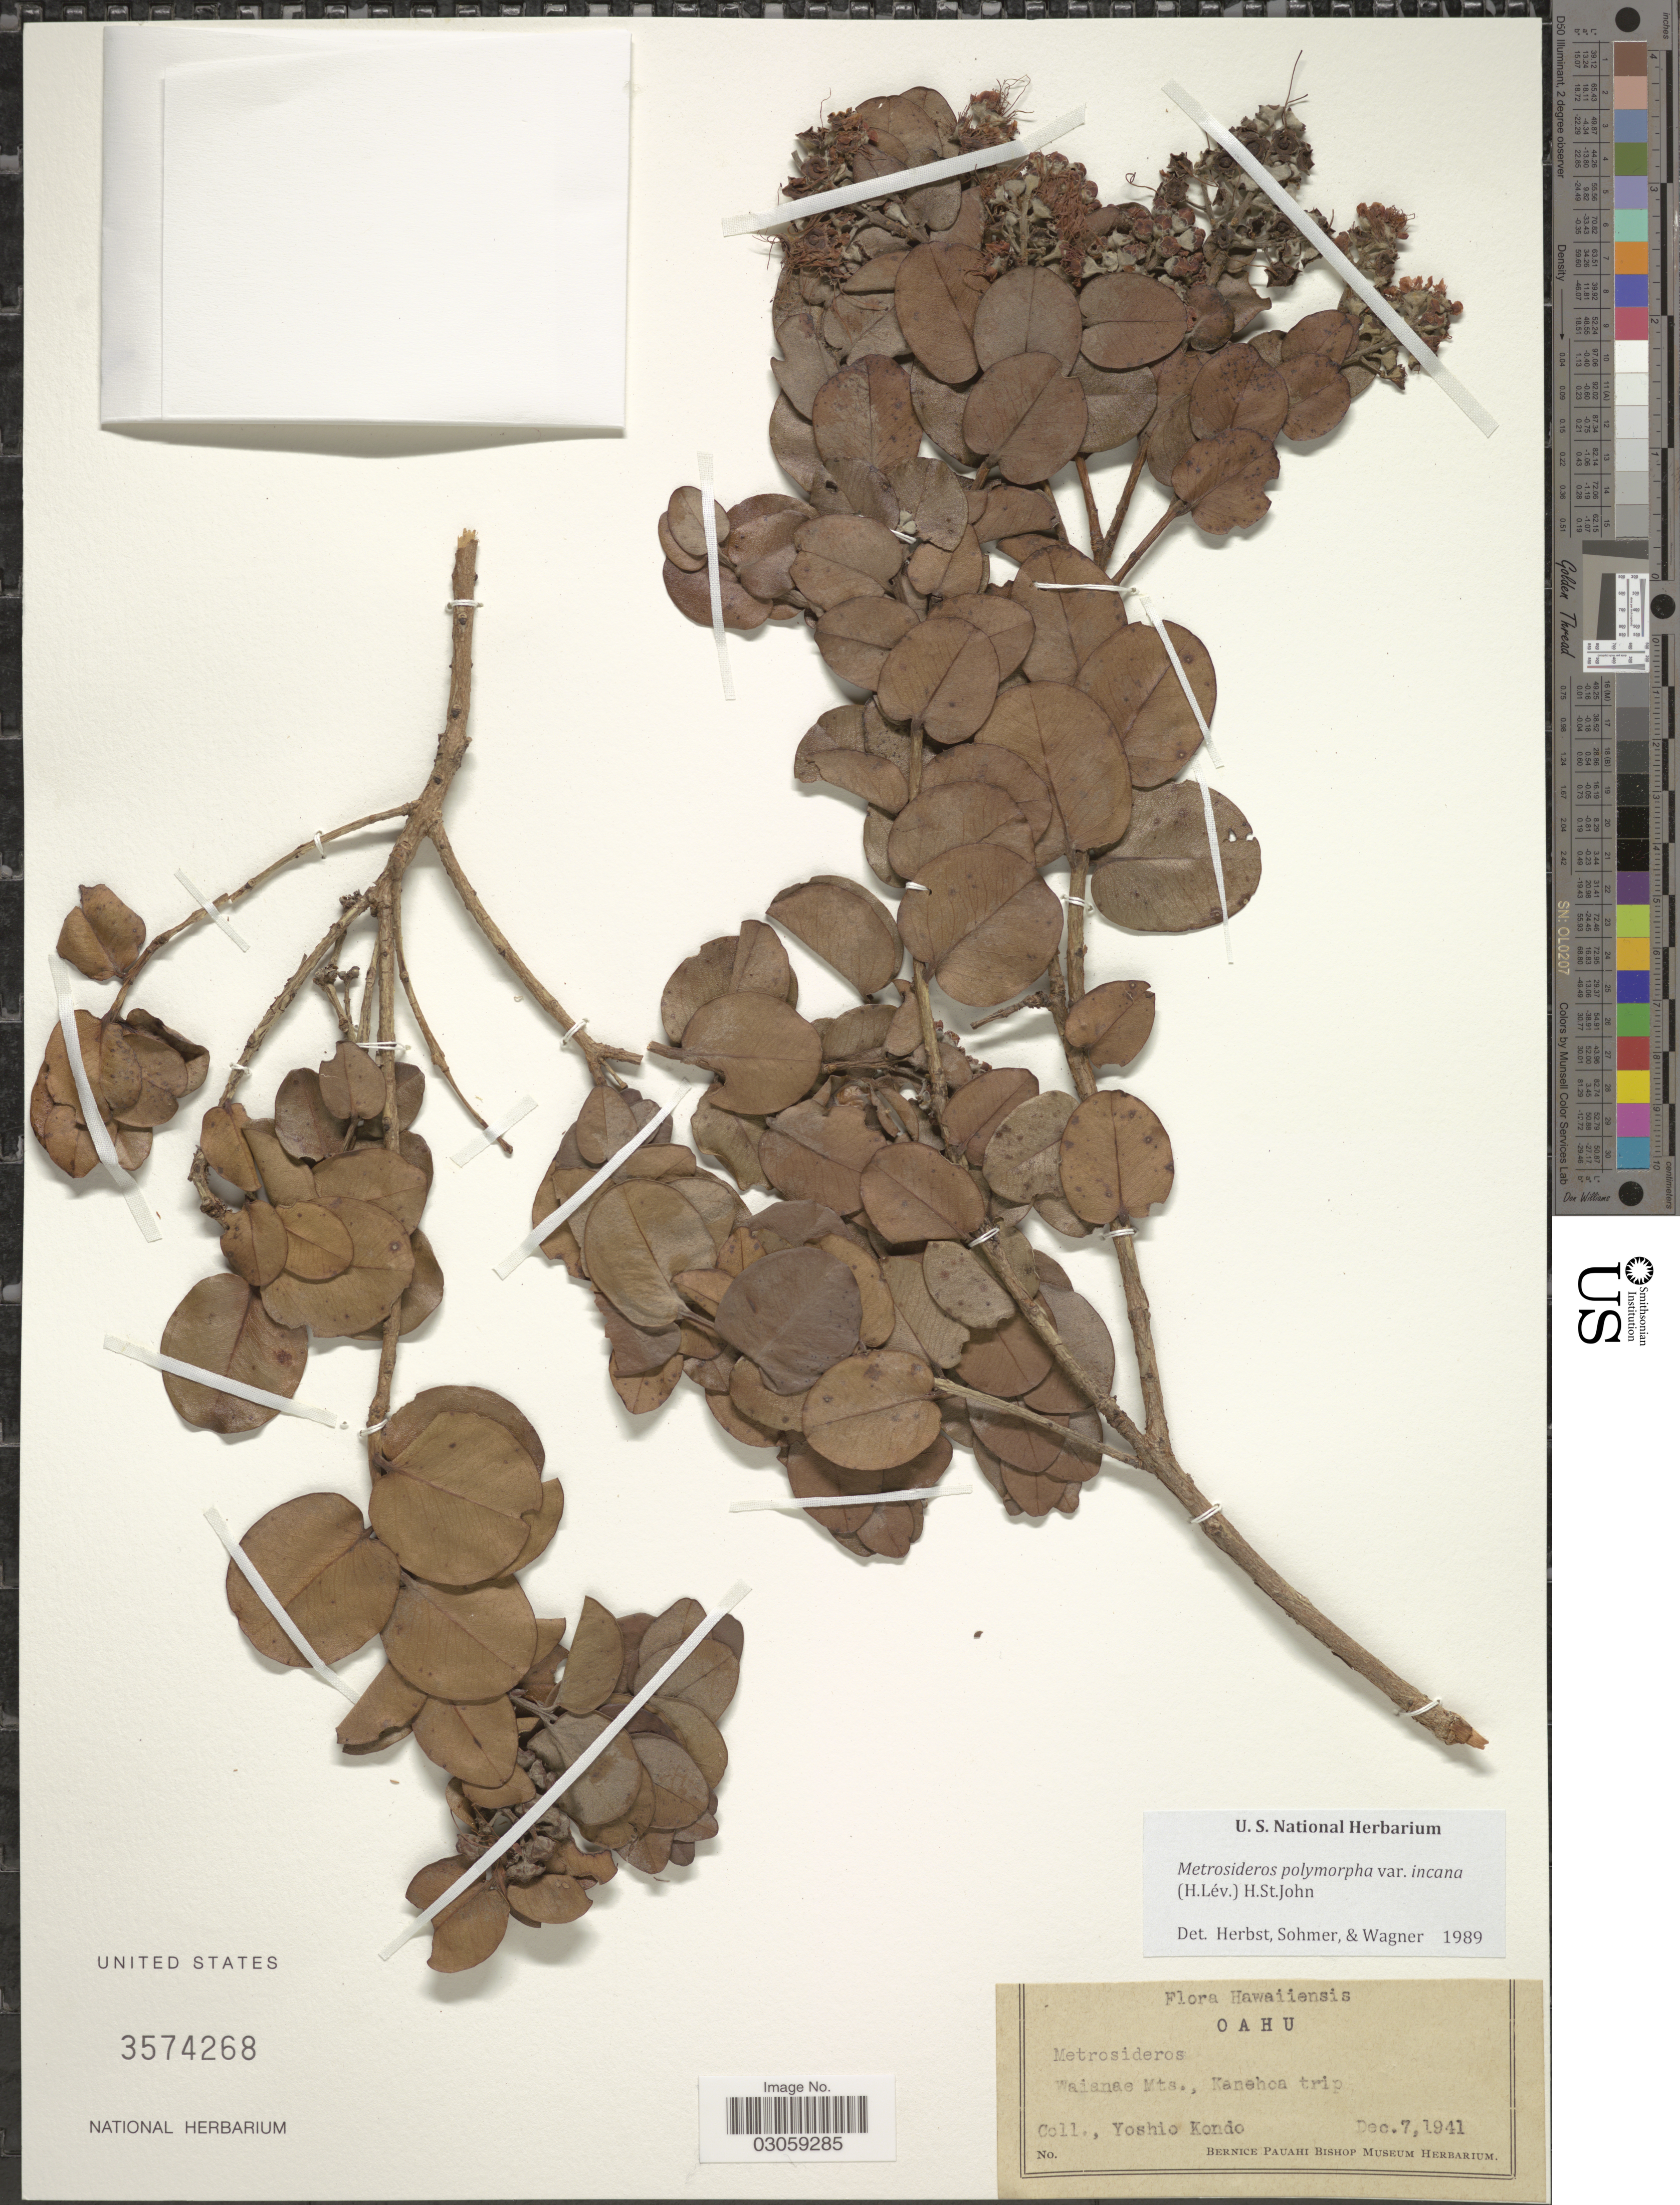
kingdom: Plantae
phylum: Tracheophyta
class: Magnoliopsida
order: Myrtales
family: Myrtaceae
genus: Metrosideros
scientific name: Metrosideros polymorpha var. incana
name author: H. St. John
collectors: Y. Kondo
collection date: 1941-12-07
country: United States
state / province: Hawaii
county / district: Honolulu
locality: Oahu. Waisnae Mts., Kanehoa trip.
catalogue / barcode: US 3574268